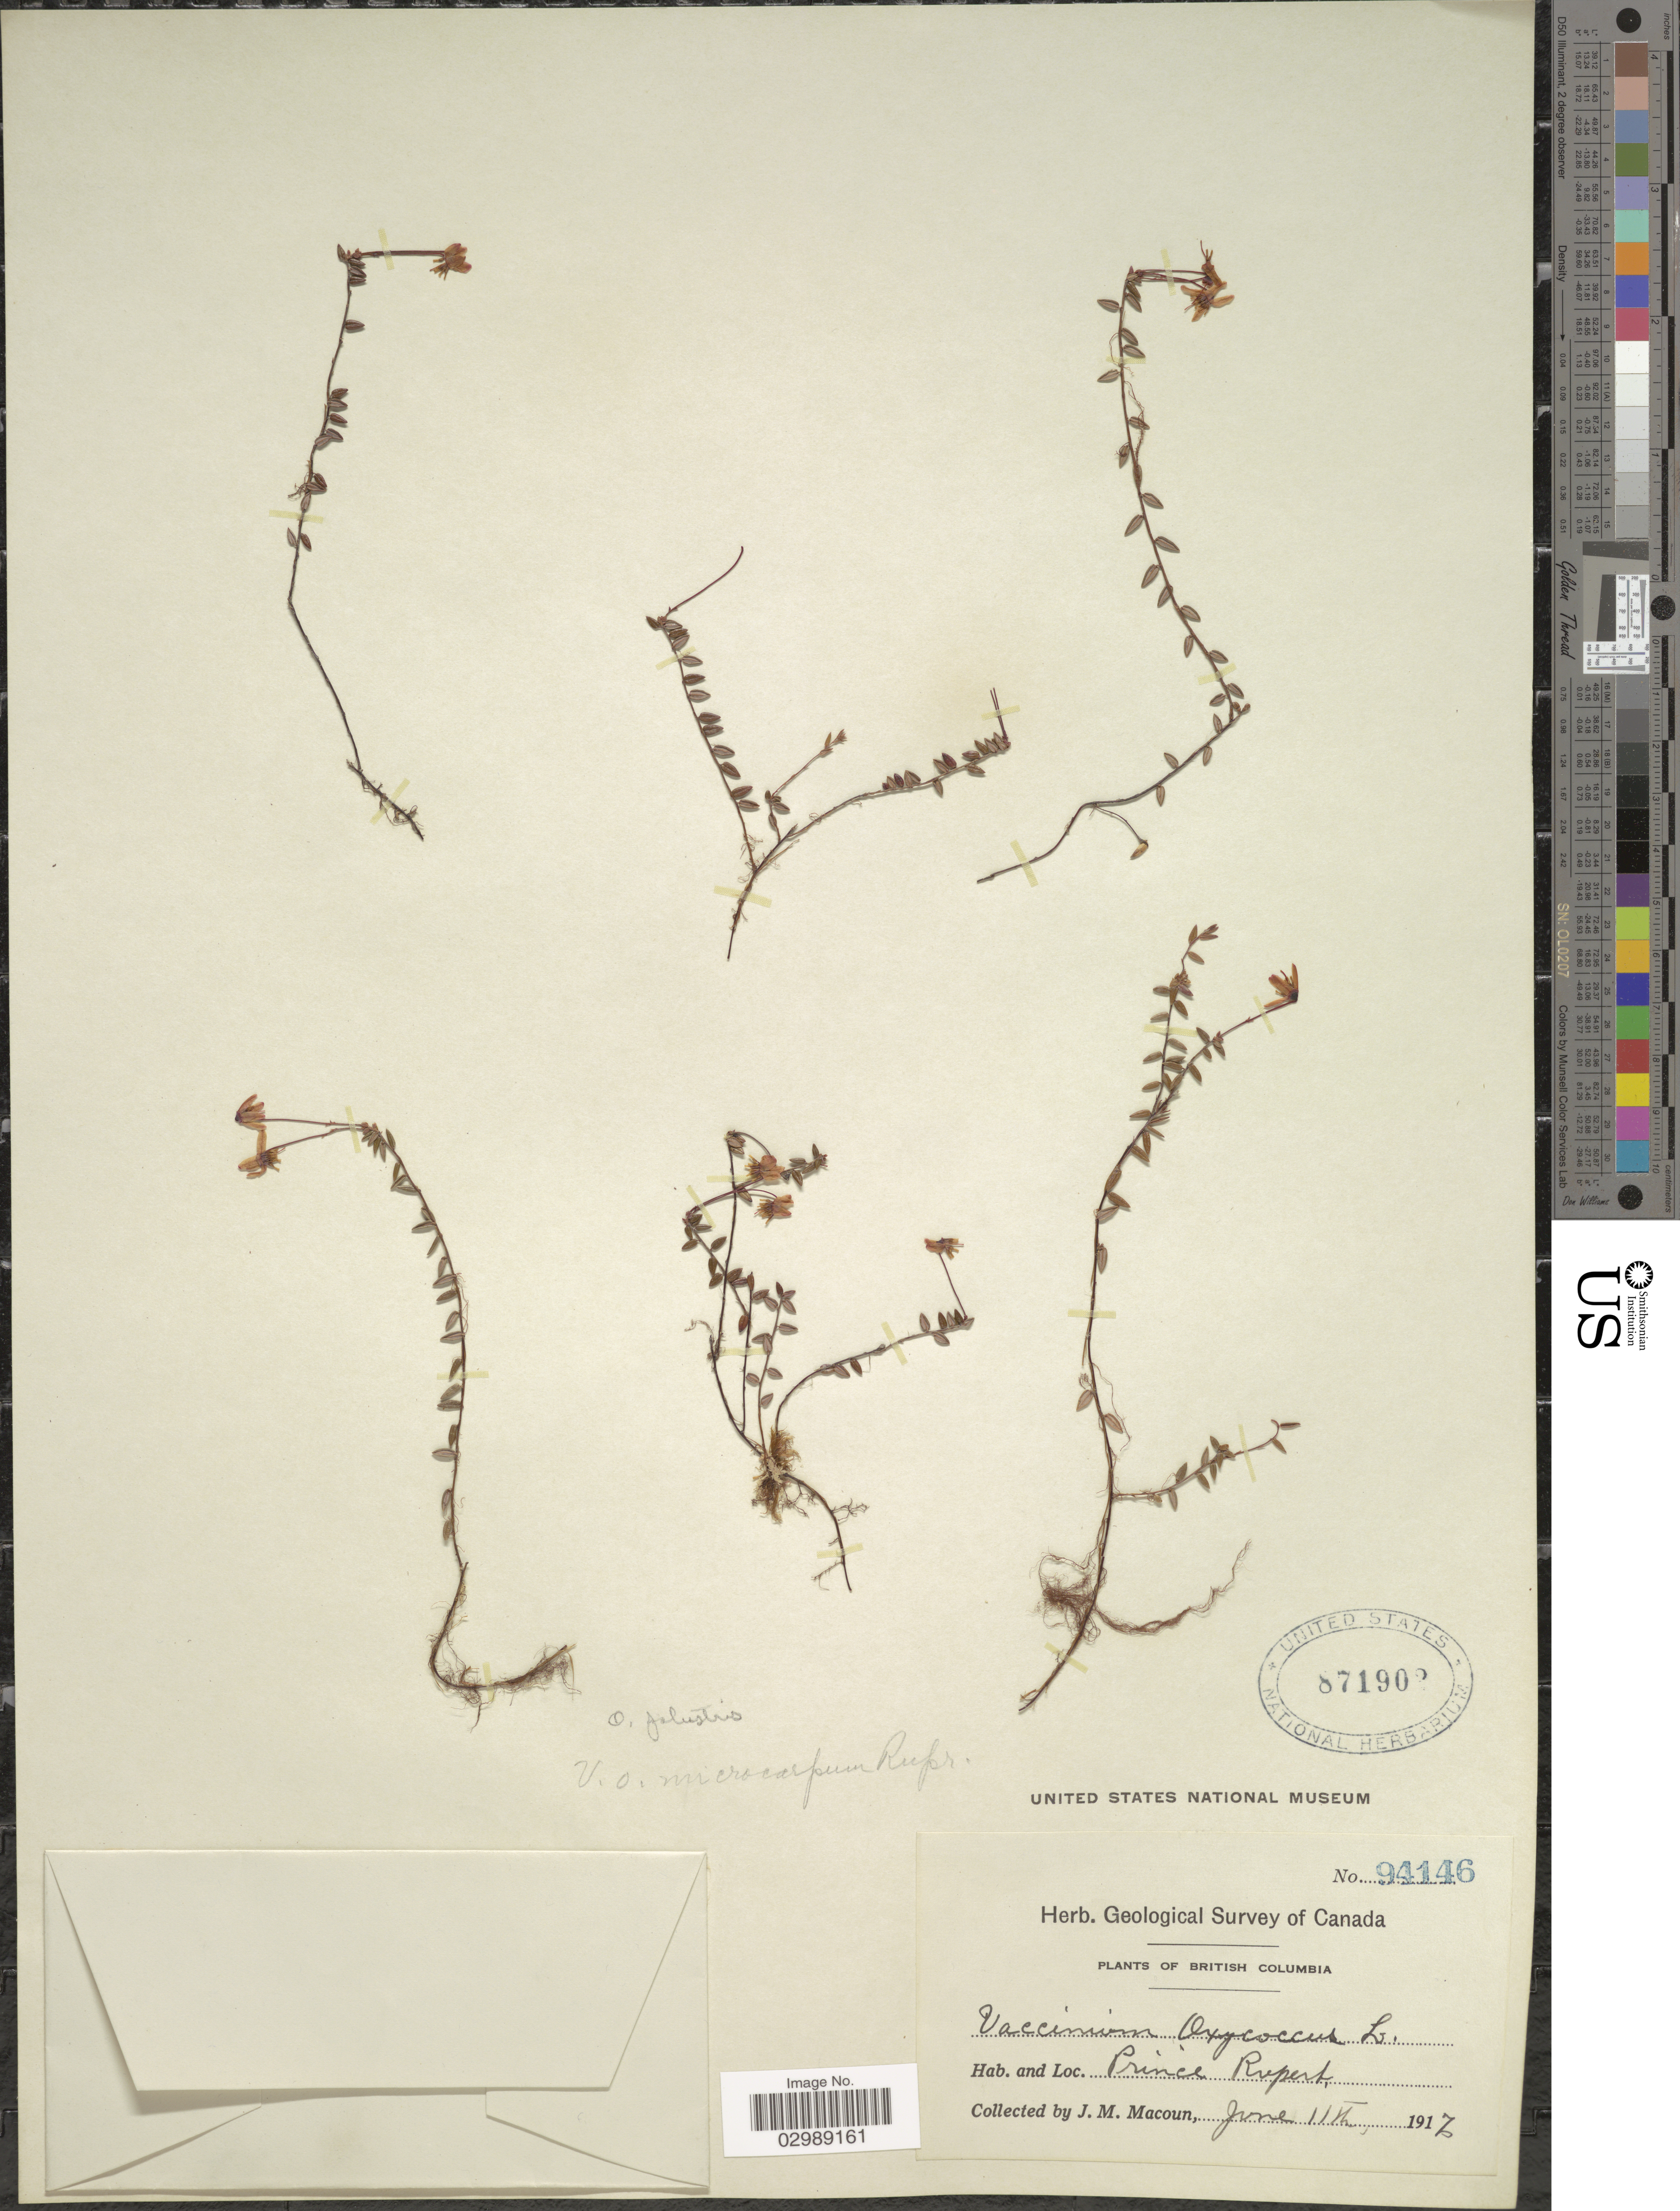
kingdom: Plantae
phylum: Tracheophyta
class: Magnoliopsida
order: Ericales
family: Ericaceae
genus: Vaccinium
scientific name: Vaccinium oxycoccos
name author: L.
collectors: J. M. Macoun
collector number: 94146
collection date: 1917-06-11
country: Canada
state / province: British Columbia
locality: Prince Rupert.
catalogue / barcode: US 871902